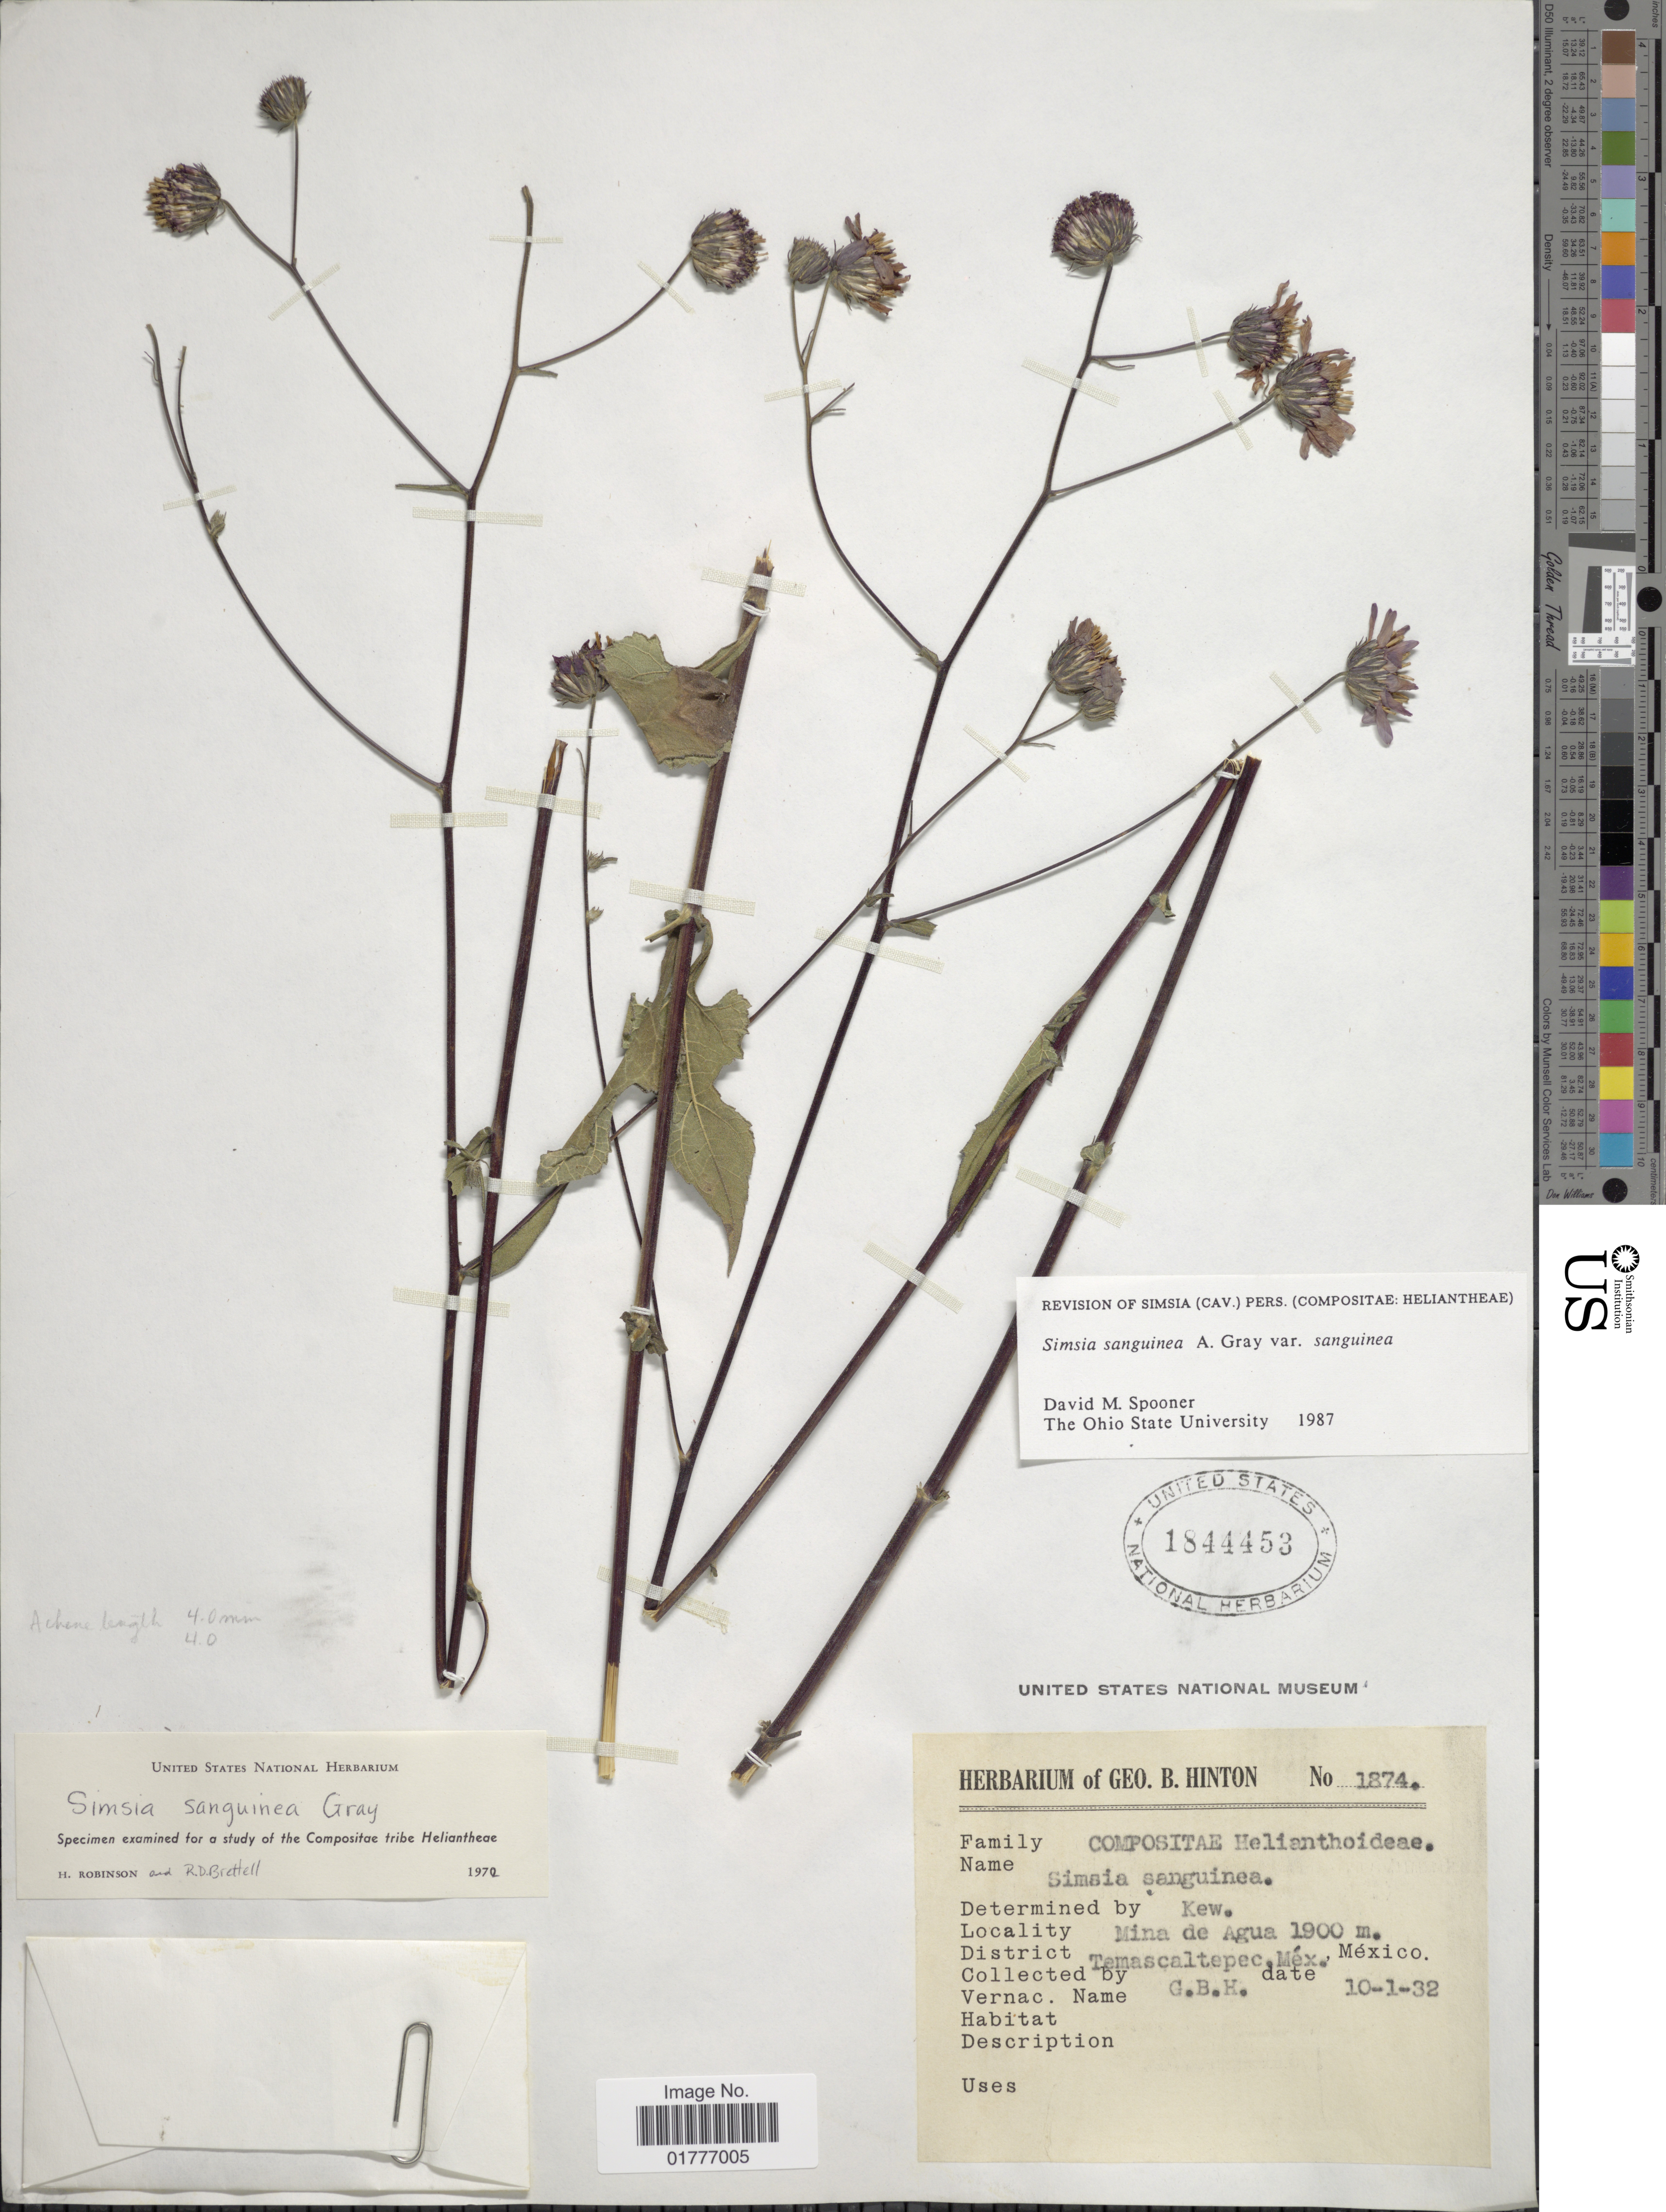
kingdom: Plantae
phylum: Tracheophyta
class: Magnoliopsida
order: Asterales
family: Asteraceae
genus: Simsia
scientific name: Simsia sanguinea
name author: A. Gray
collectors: G. B. Hinton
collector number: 1874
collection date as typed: Transcribed d/m/y: 10/1/32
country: Mexico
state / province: México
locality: Mina de Agua, District Temascaltepec, Mex., Mexico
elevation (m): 1900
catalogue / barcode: US 1844453